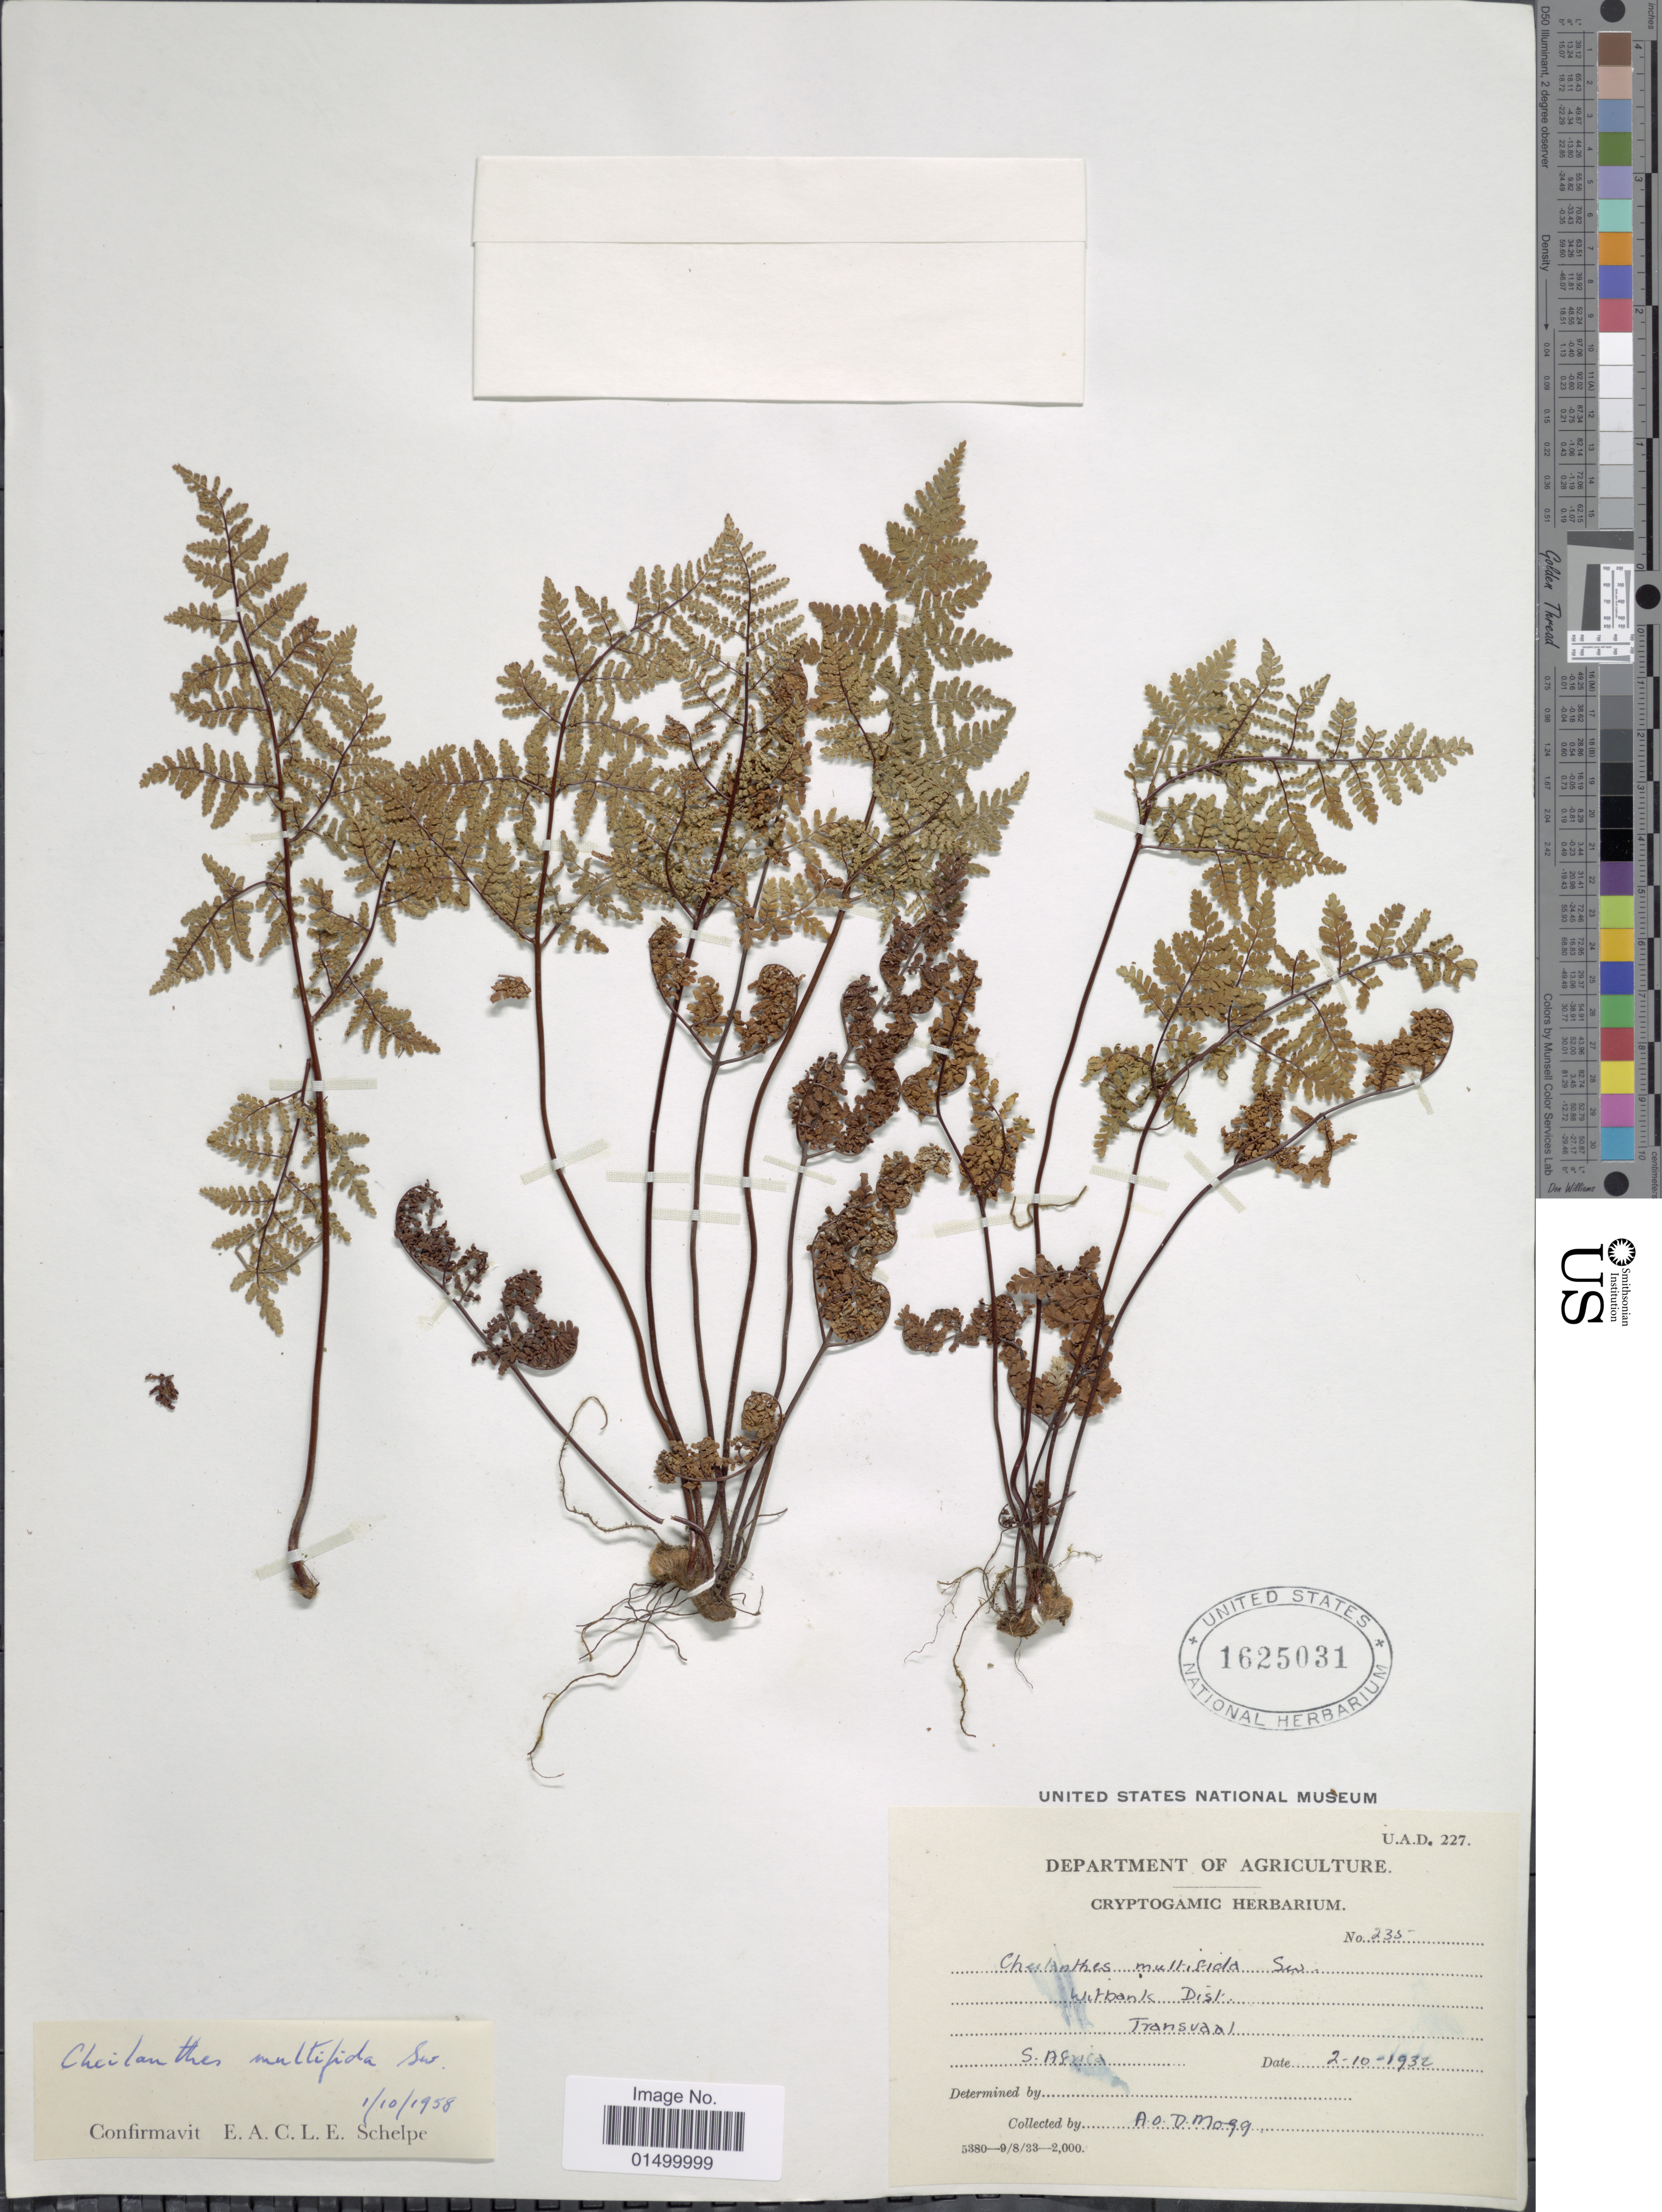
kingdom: Plantae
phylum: Tracheophyta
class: Polypodiopsida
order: Polypodiales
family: Pteridaceae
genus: Cheilanthes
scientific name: Cheilanthes multifida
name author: Sw.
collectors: A. O. Mogg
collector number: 235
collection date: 1932-10-02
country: South Africa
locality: Transvaal, Witbank Distr.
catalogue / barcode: US 1625031